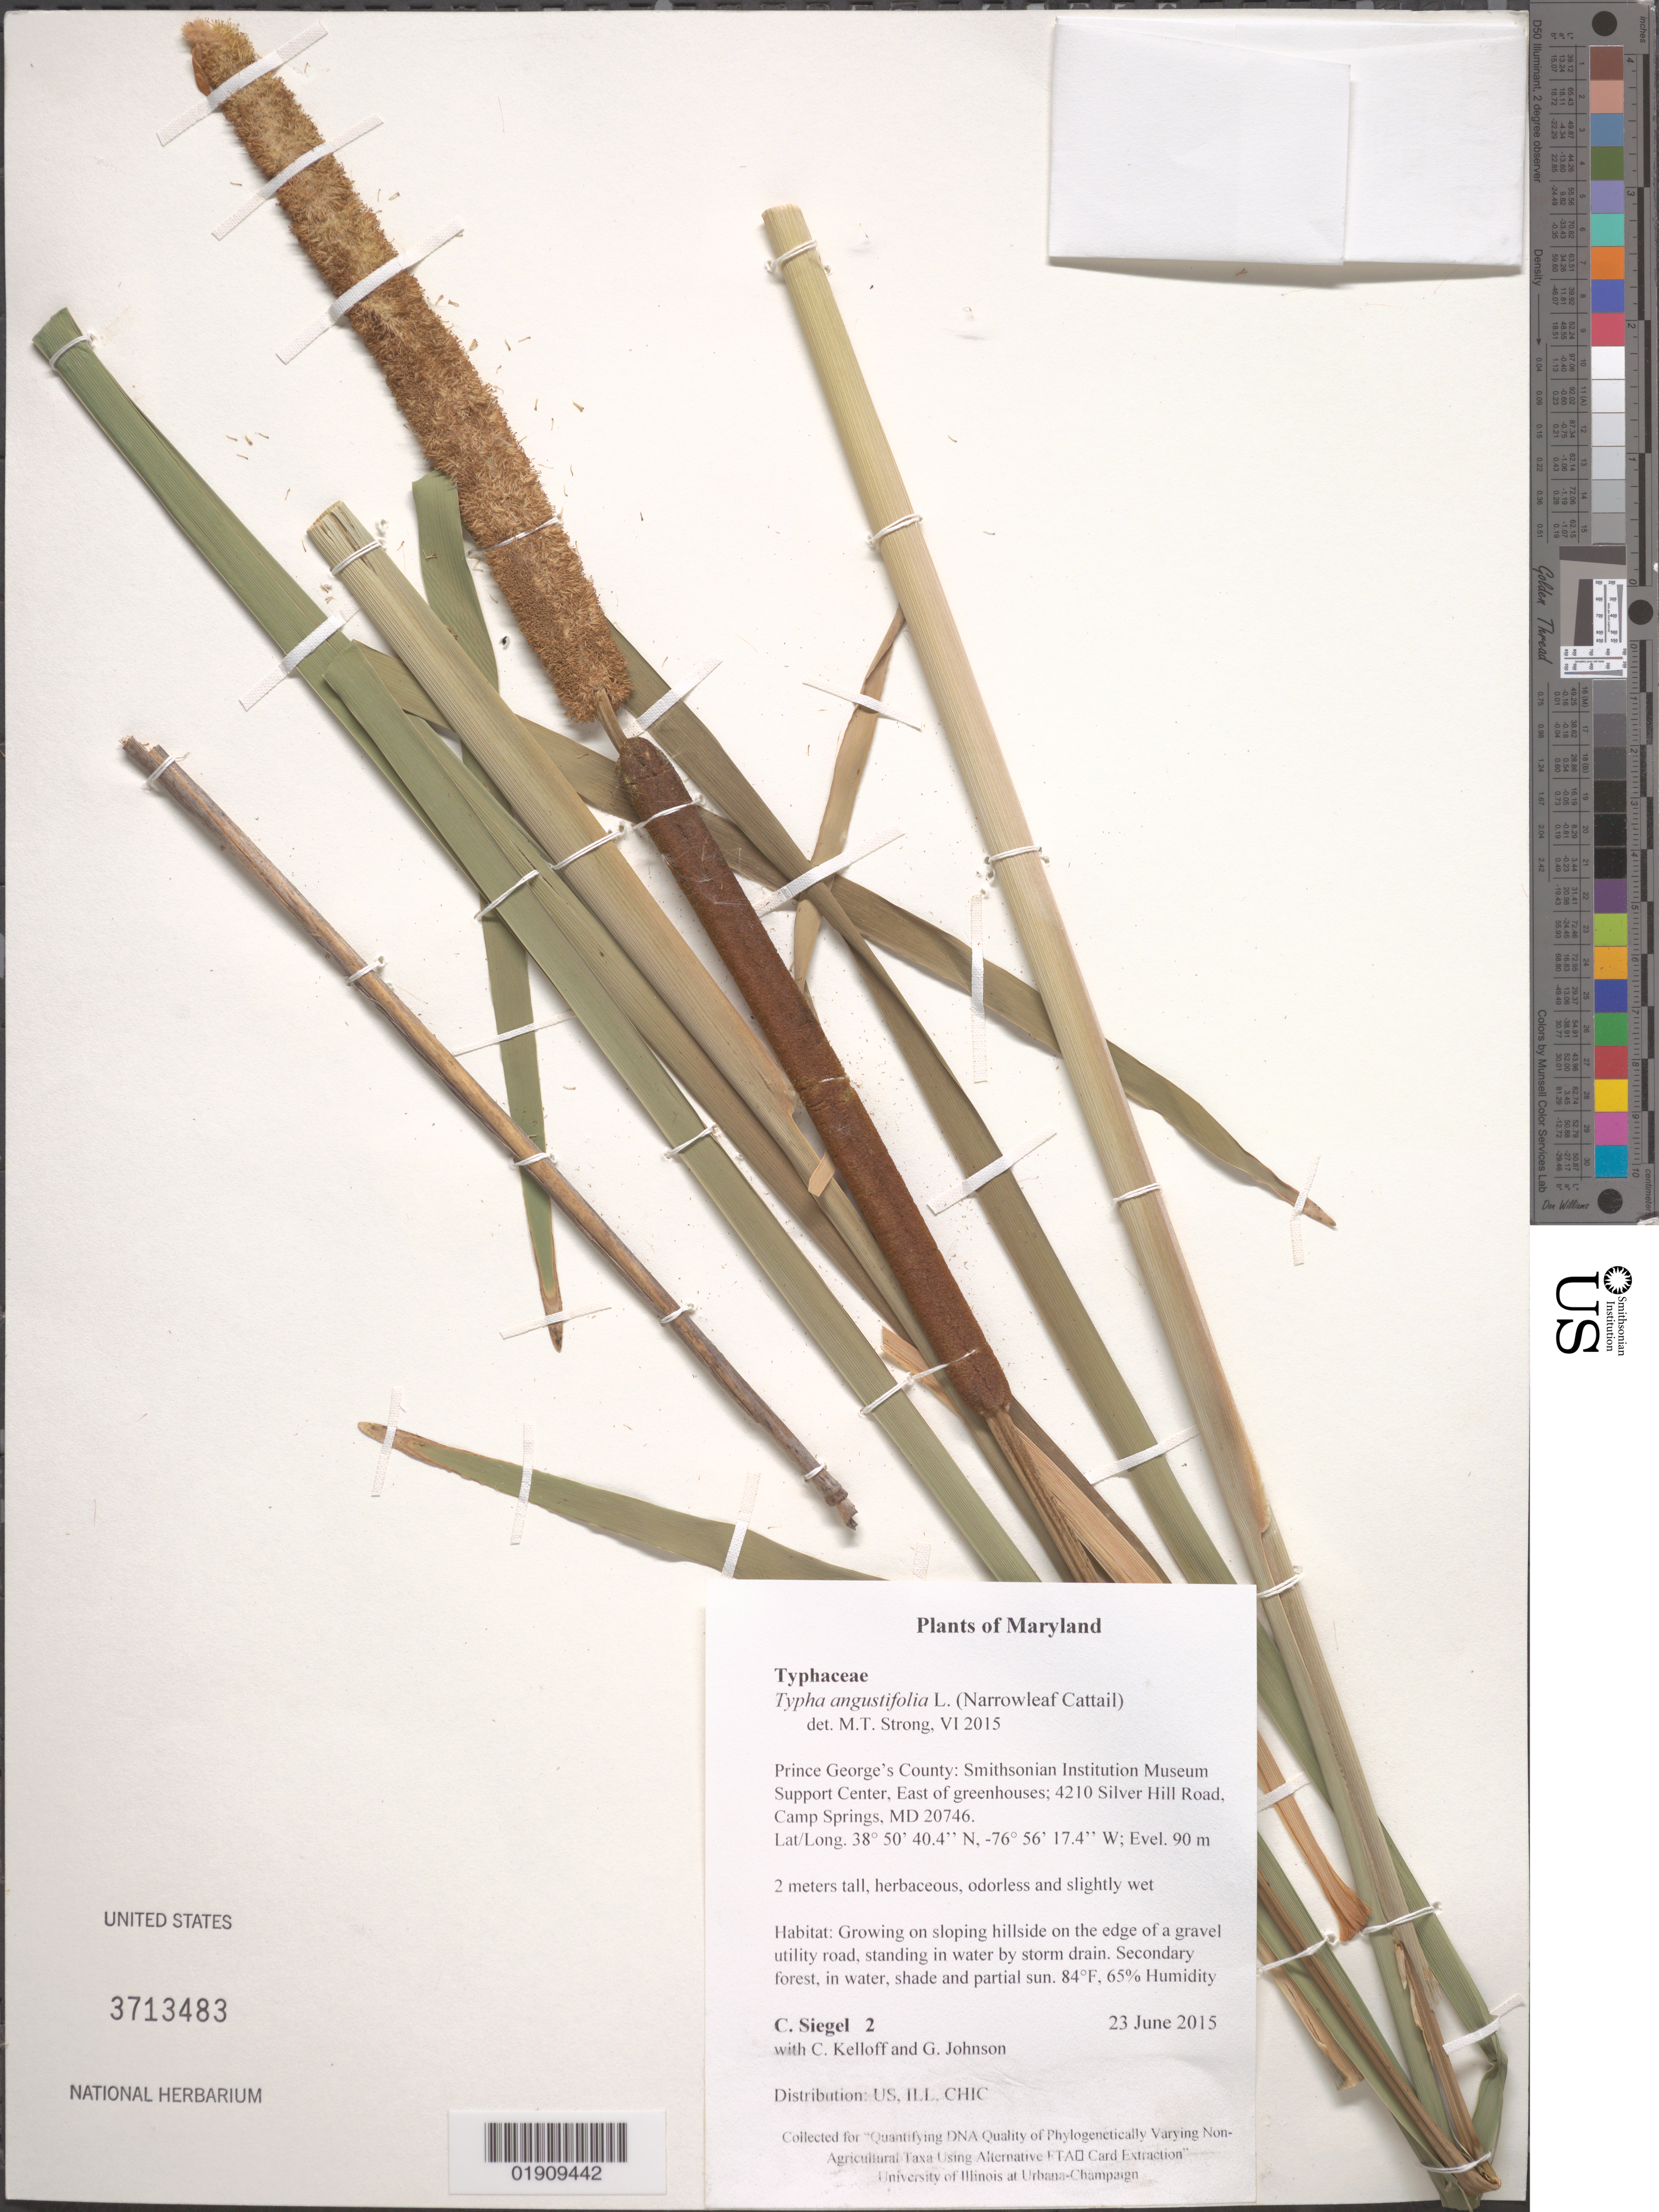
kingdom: Plantae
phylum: Tracheophyta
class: Liliopsida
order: Poales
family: Typhaceae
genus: Typha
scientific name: Typha angustifolia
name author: L.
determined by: Strong, M. T., (US), Smithsonian Institution - National Museum of Natural History (UNITED STATES)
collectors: C. Siegel, C. L. Kelloff & G. Johnson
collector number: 2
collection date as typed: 23 June 2015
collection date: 2015-06-23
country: United States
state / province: Maryland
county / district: Prince George's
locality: Smithsonian Institution Museum Support Center, 4210 Silver Hill Road, Camp Springs, MD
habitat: Growing on sloping hillside near gravel utility road. Secondary forest, dry soil, partial sun. 84 degrees F; 65% humidity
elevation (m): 90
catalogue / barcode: US 3713483